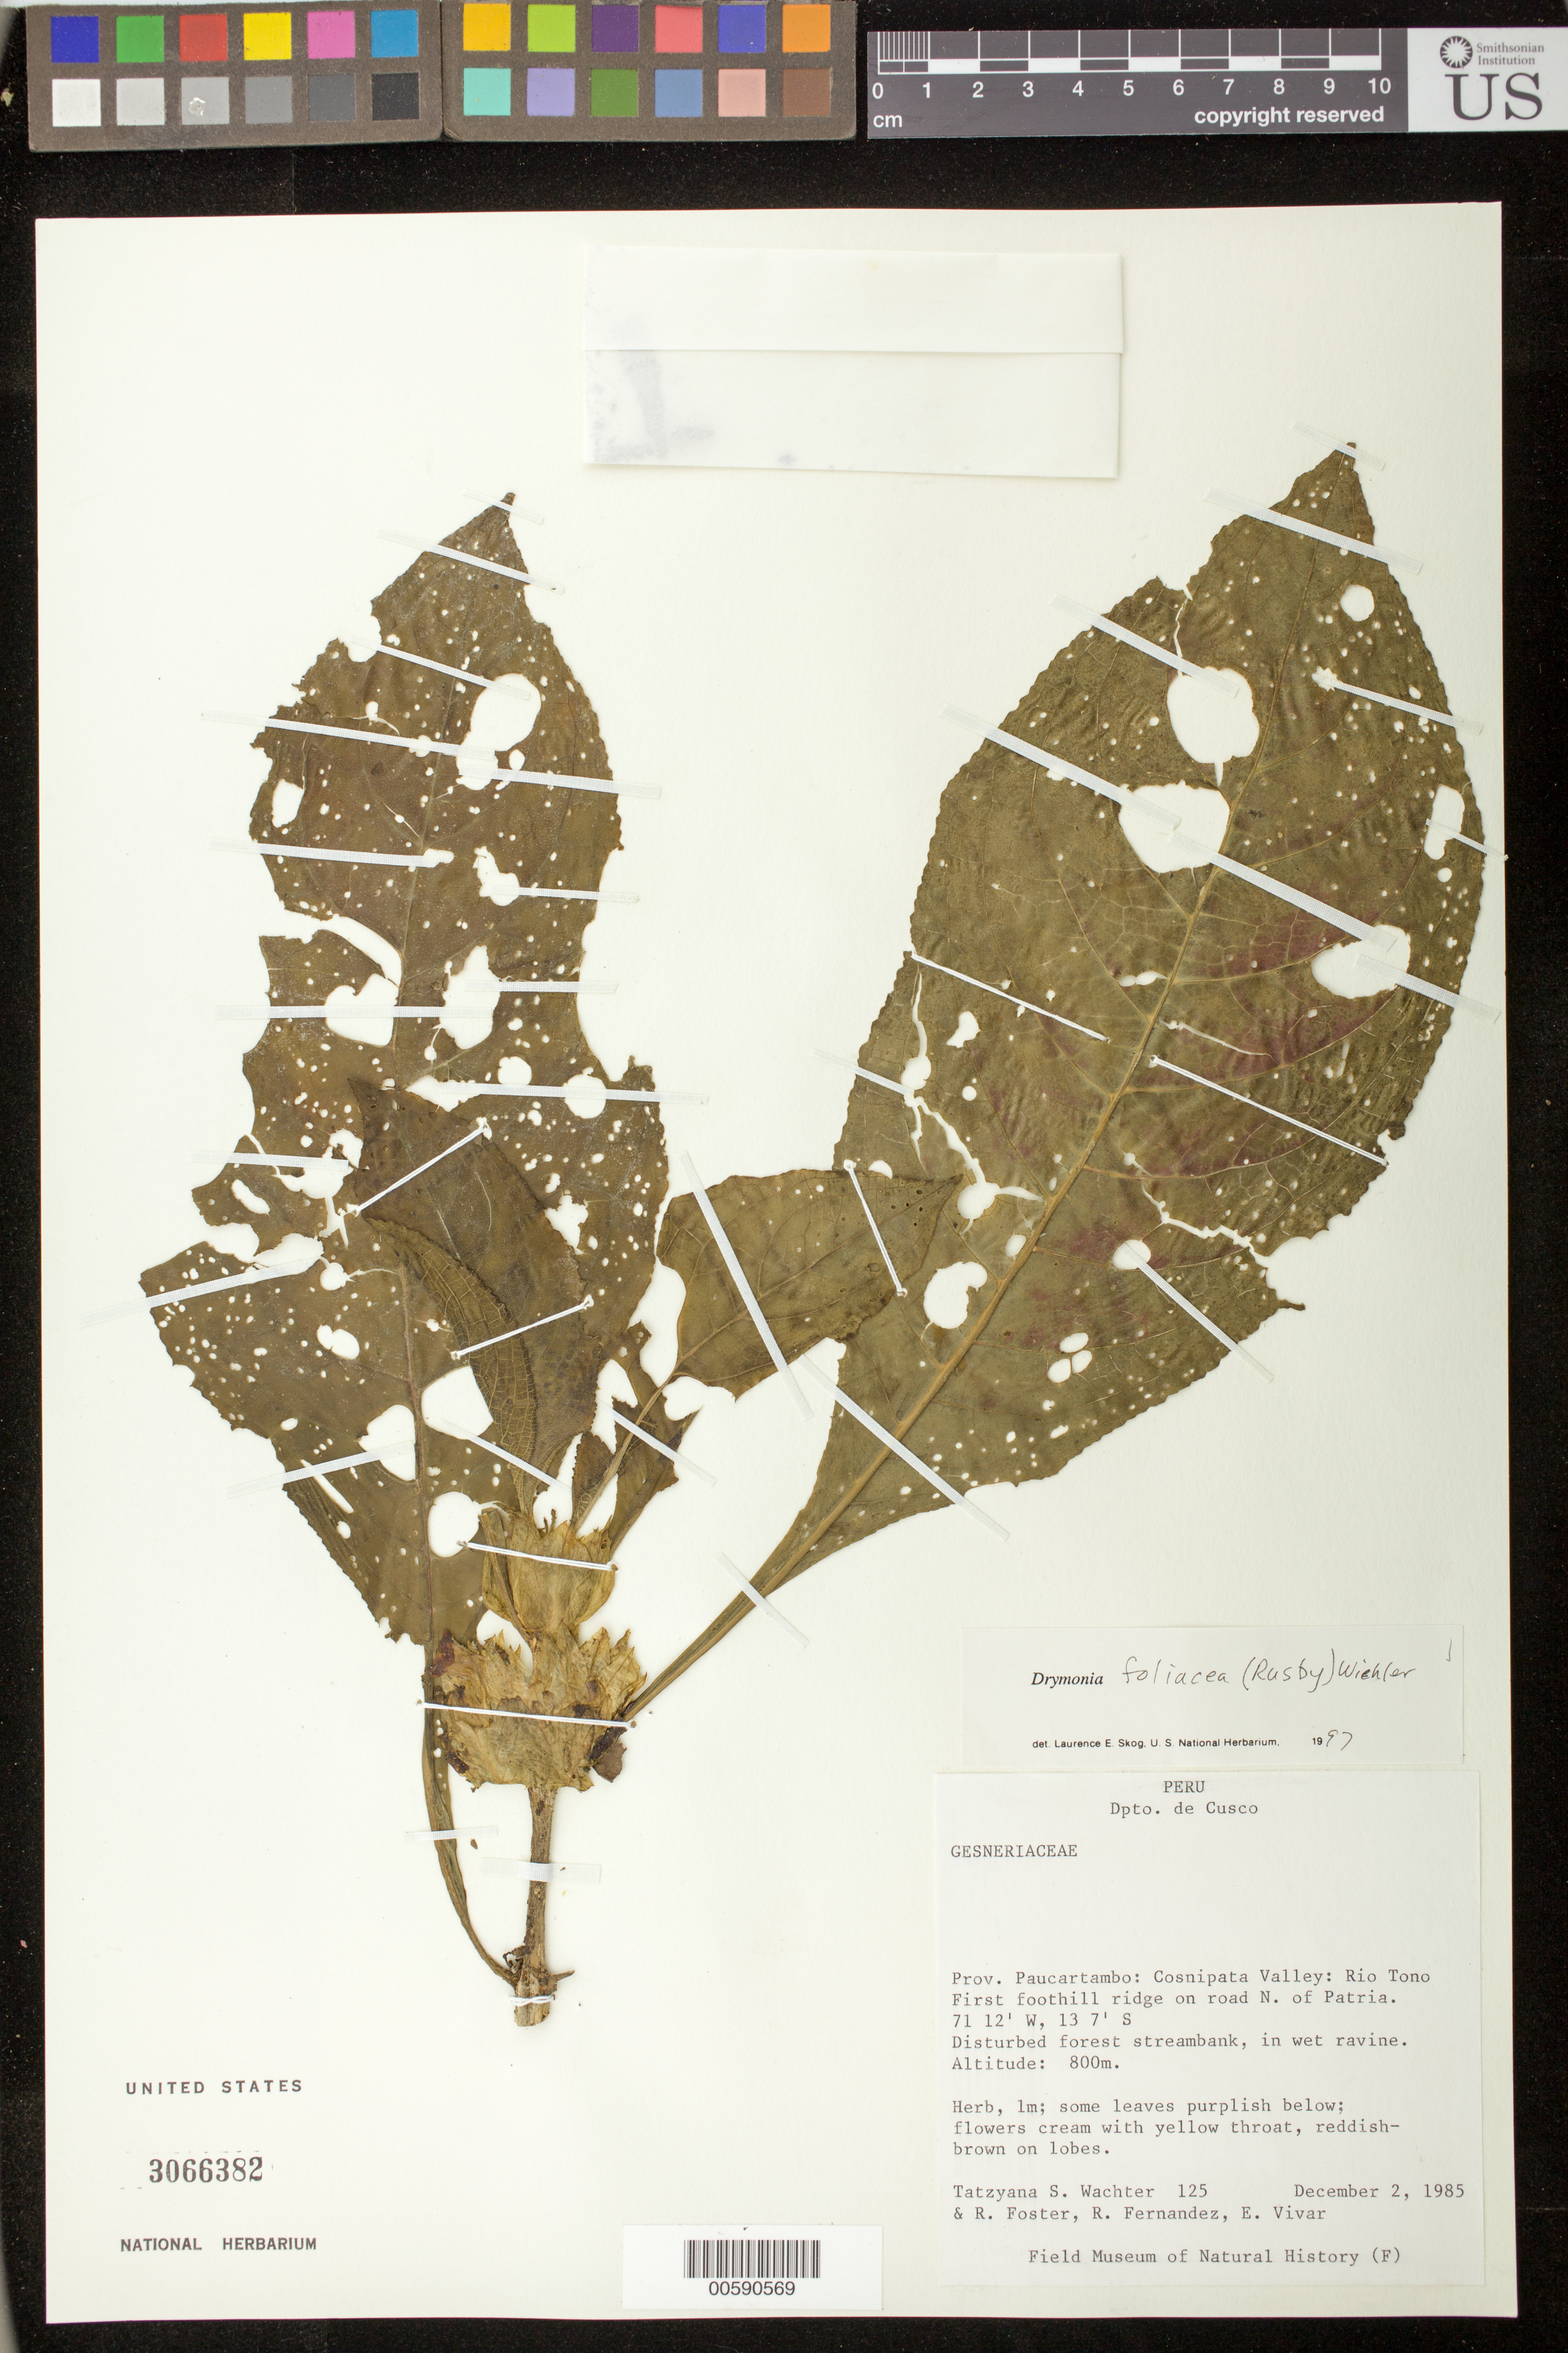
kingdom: Plantae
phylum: Tracheophyta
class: Magnoliopsida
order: Lamiales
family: Gesneriaceae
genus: Drymonia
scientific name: Drymonia foliacea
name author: (Rusby) Wiehler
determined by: Skog, Laurence E.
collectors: T. Wachter, R. Foster, R. Fernandez & E. Vivar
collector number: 125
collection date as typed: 02 Dec 1985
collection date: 1985-12-02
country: Peru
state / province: Cusco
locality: Prov. Paucartambo; Cosnipata Valley, Rio Tono, first foothill ridge on road N of Patria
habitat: Disturbed forest streambank, in wet ravine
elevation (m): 800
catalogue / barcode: US 3066382